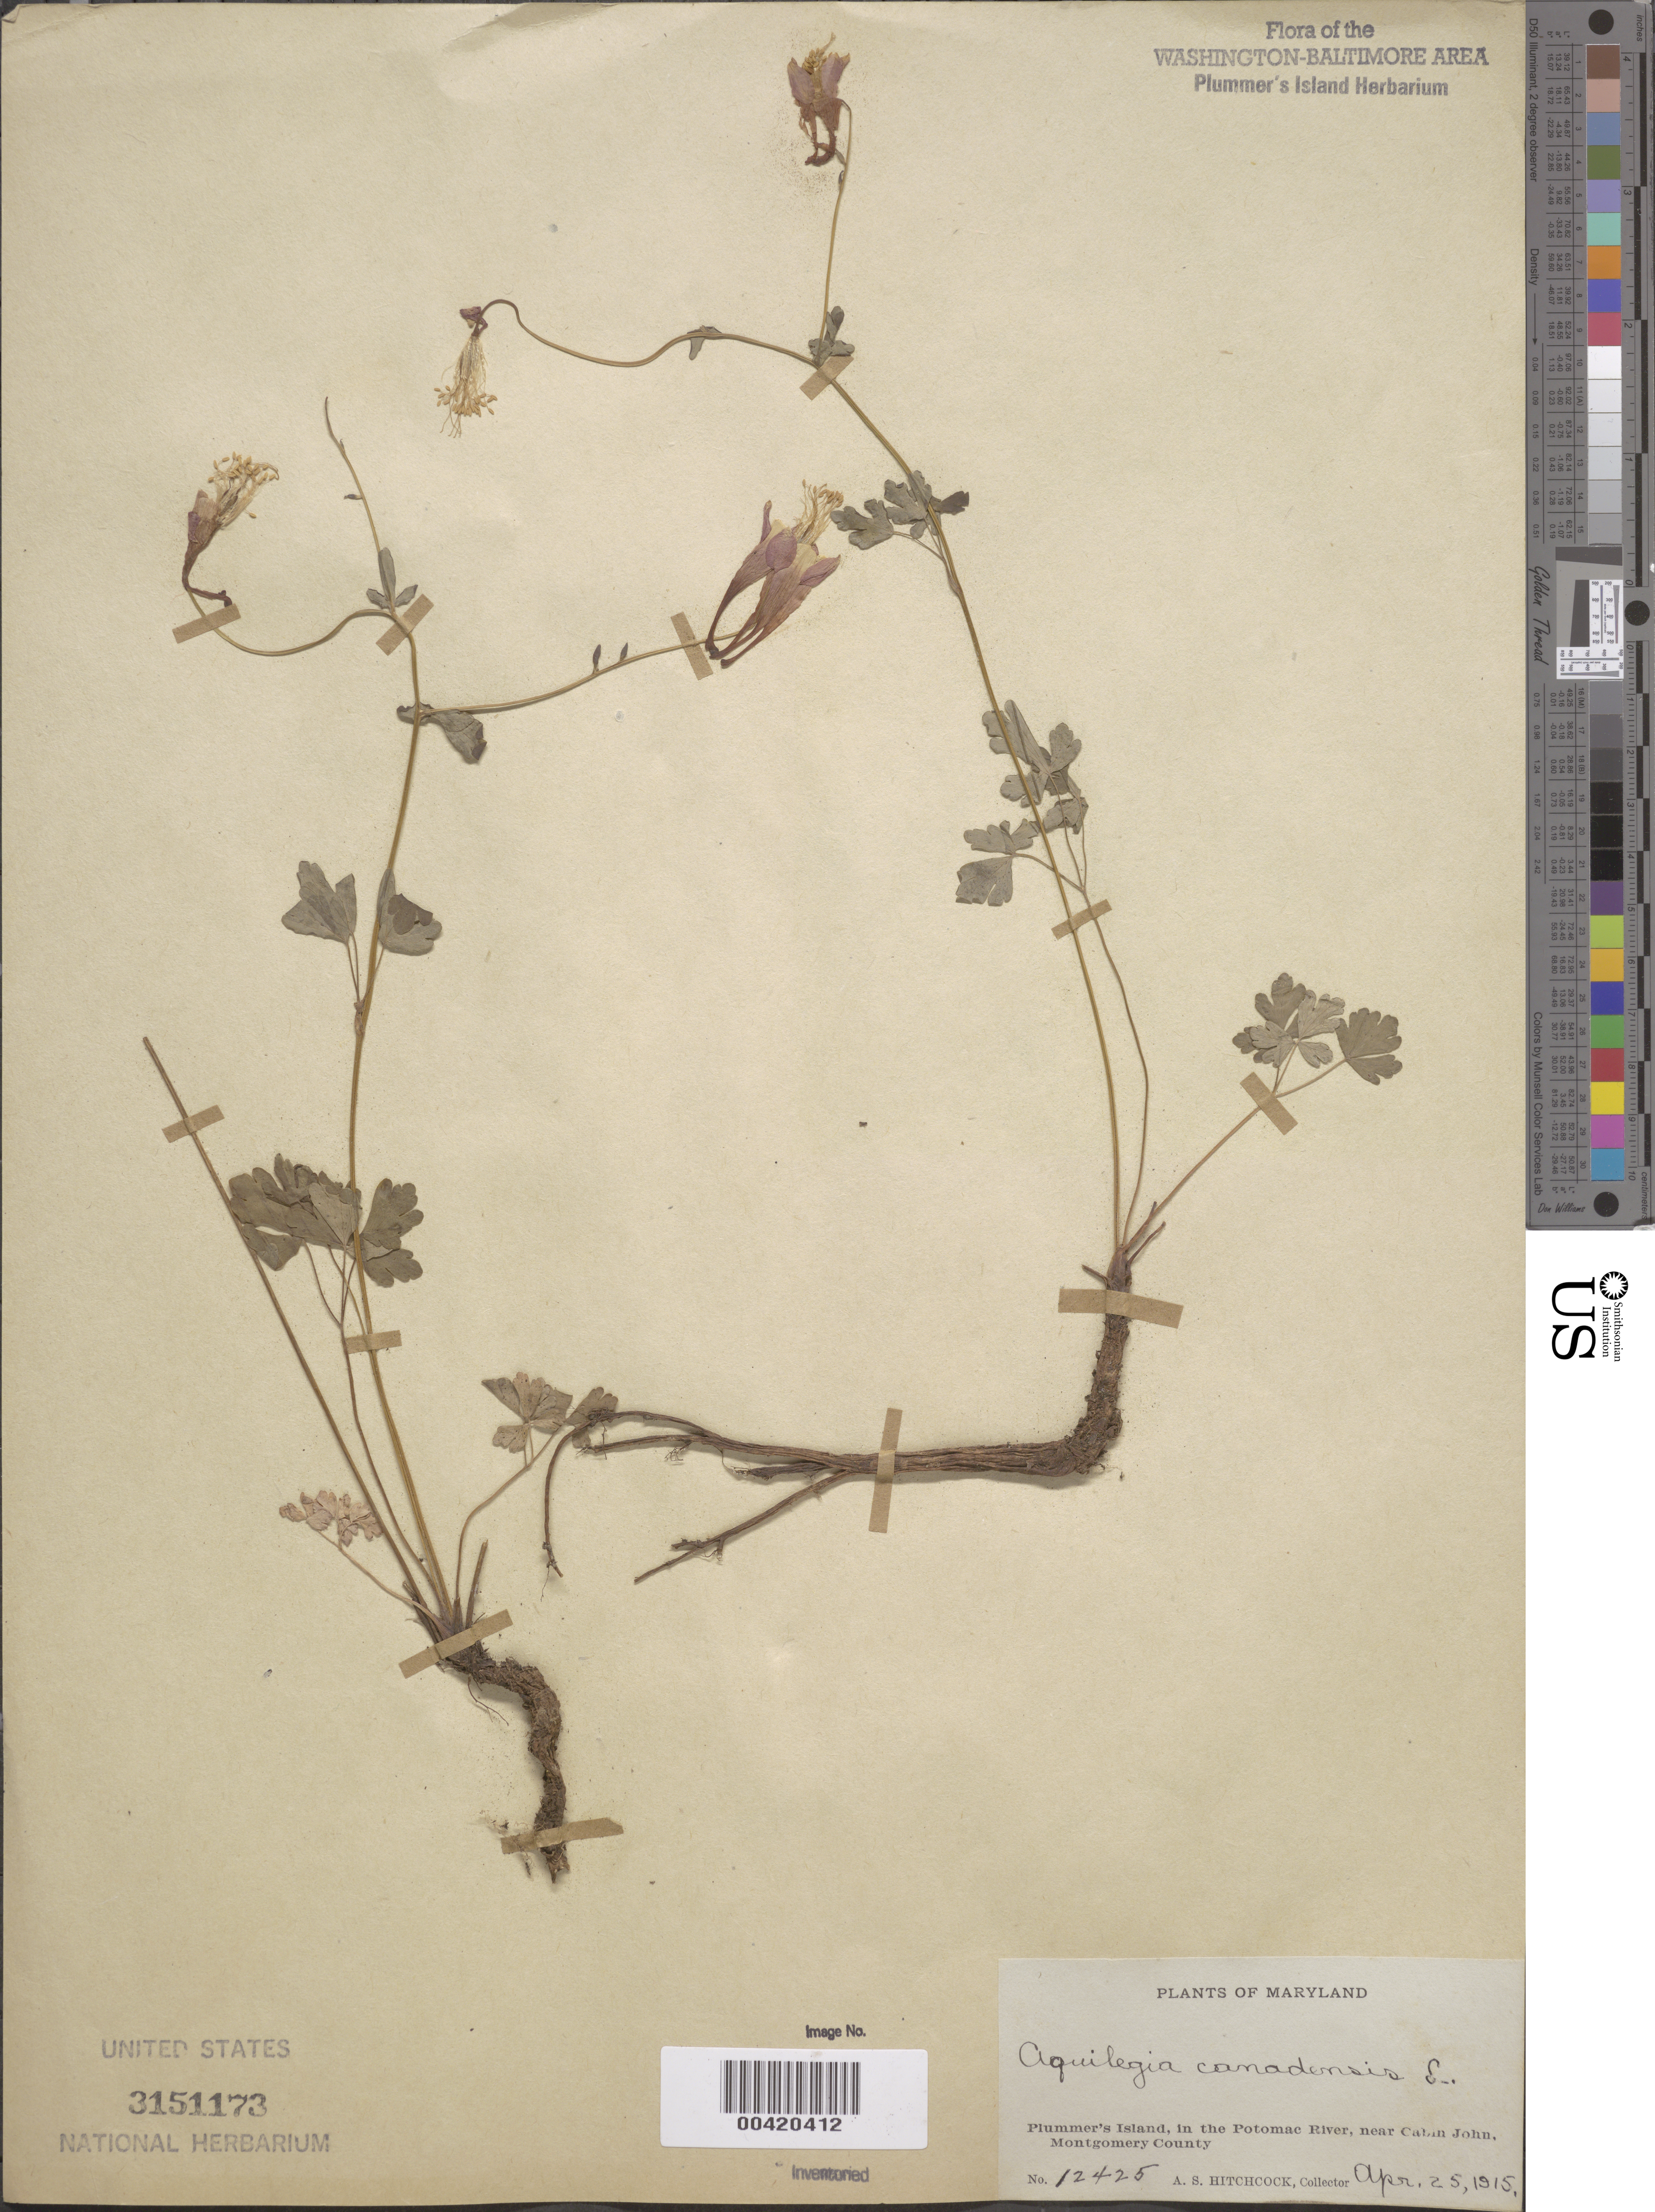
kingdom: Plantae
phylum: Tracheophyta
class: Magnoliopsida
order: Ranunculales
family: Ranunculaceae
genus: Aquilegia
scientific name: Aquilegia canadensis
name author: L.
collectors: A. S. Hitchcock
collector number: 12425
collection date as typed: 25 Apr 1915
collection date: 1915-04-25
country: United States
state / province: Maryland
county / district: Montgomery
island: Plummers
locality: Plummer's Island C. & O. Canal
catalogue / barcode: US 3151173